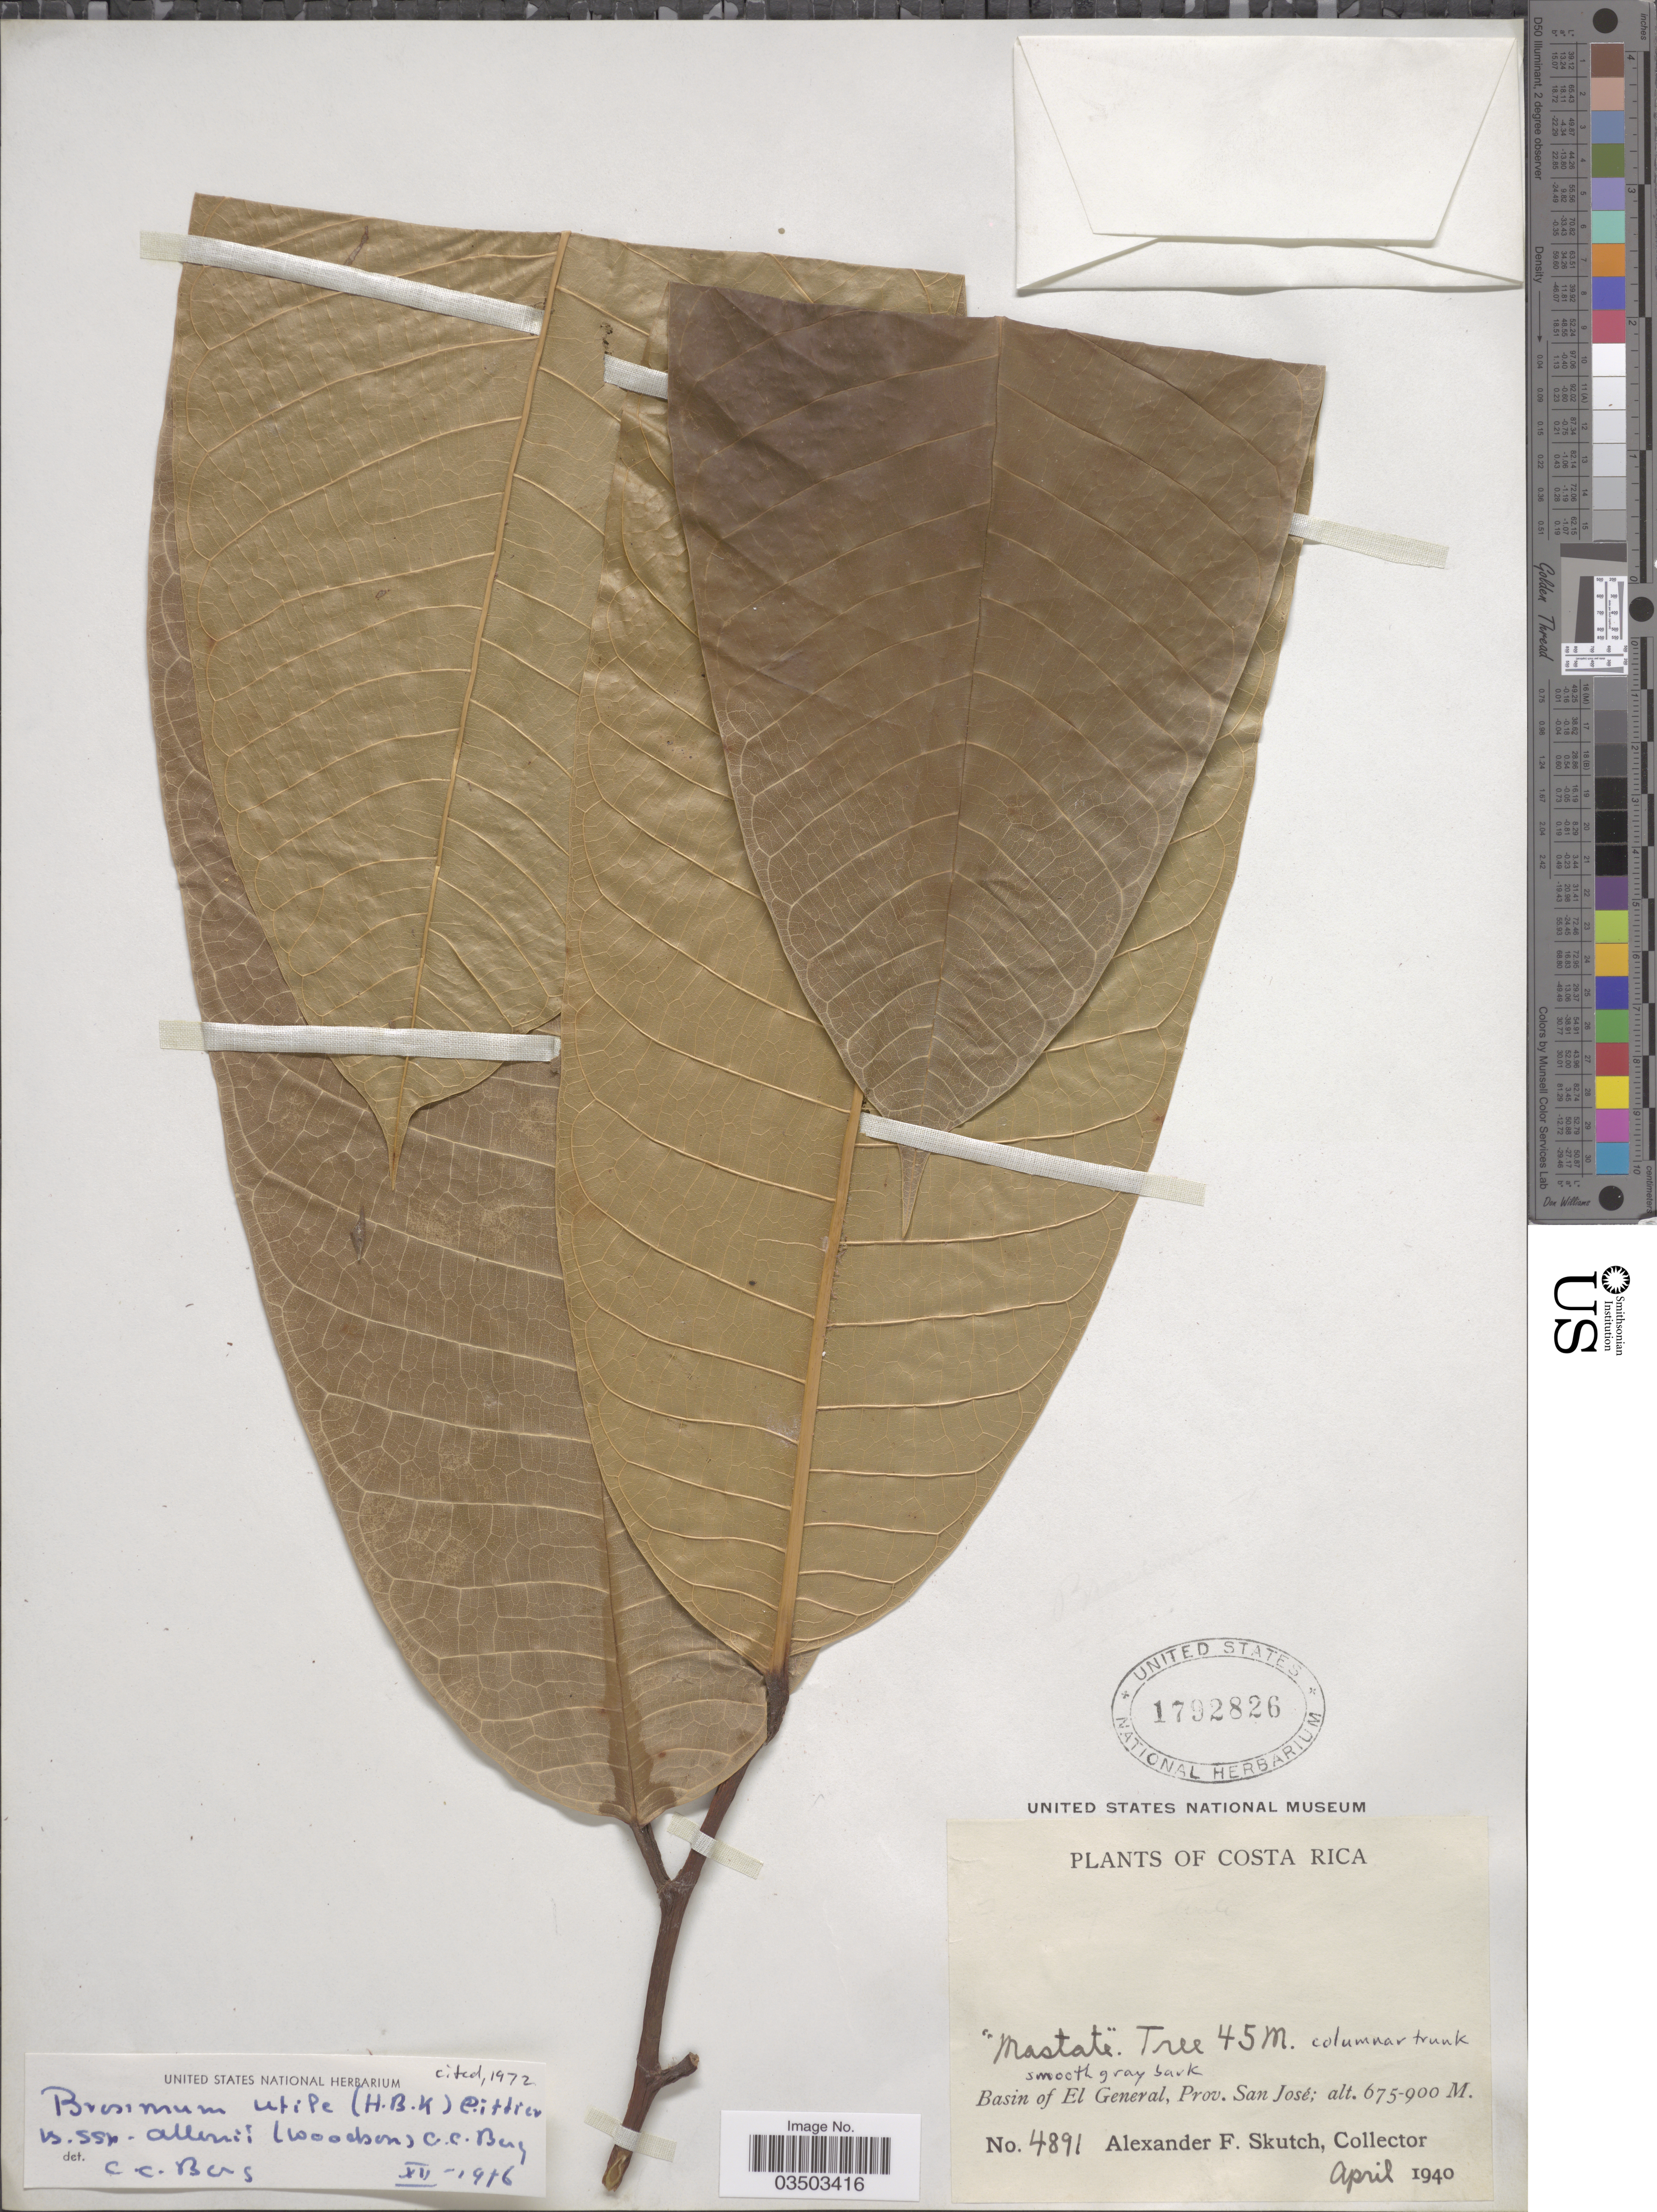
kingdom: Plantae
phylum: Tracheophyta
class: Magnoliopsida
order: Rosales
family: Moraceae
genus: Brosimum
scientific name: Brosimum utile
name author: (Kunth) Oken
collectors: A. F. Skutch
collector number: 4891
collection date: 1940-04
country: Costa Rica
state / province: San José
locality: Basin of El General.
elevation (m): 675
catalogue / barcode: US 1792826